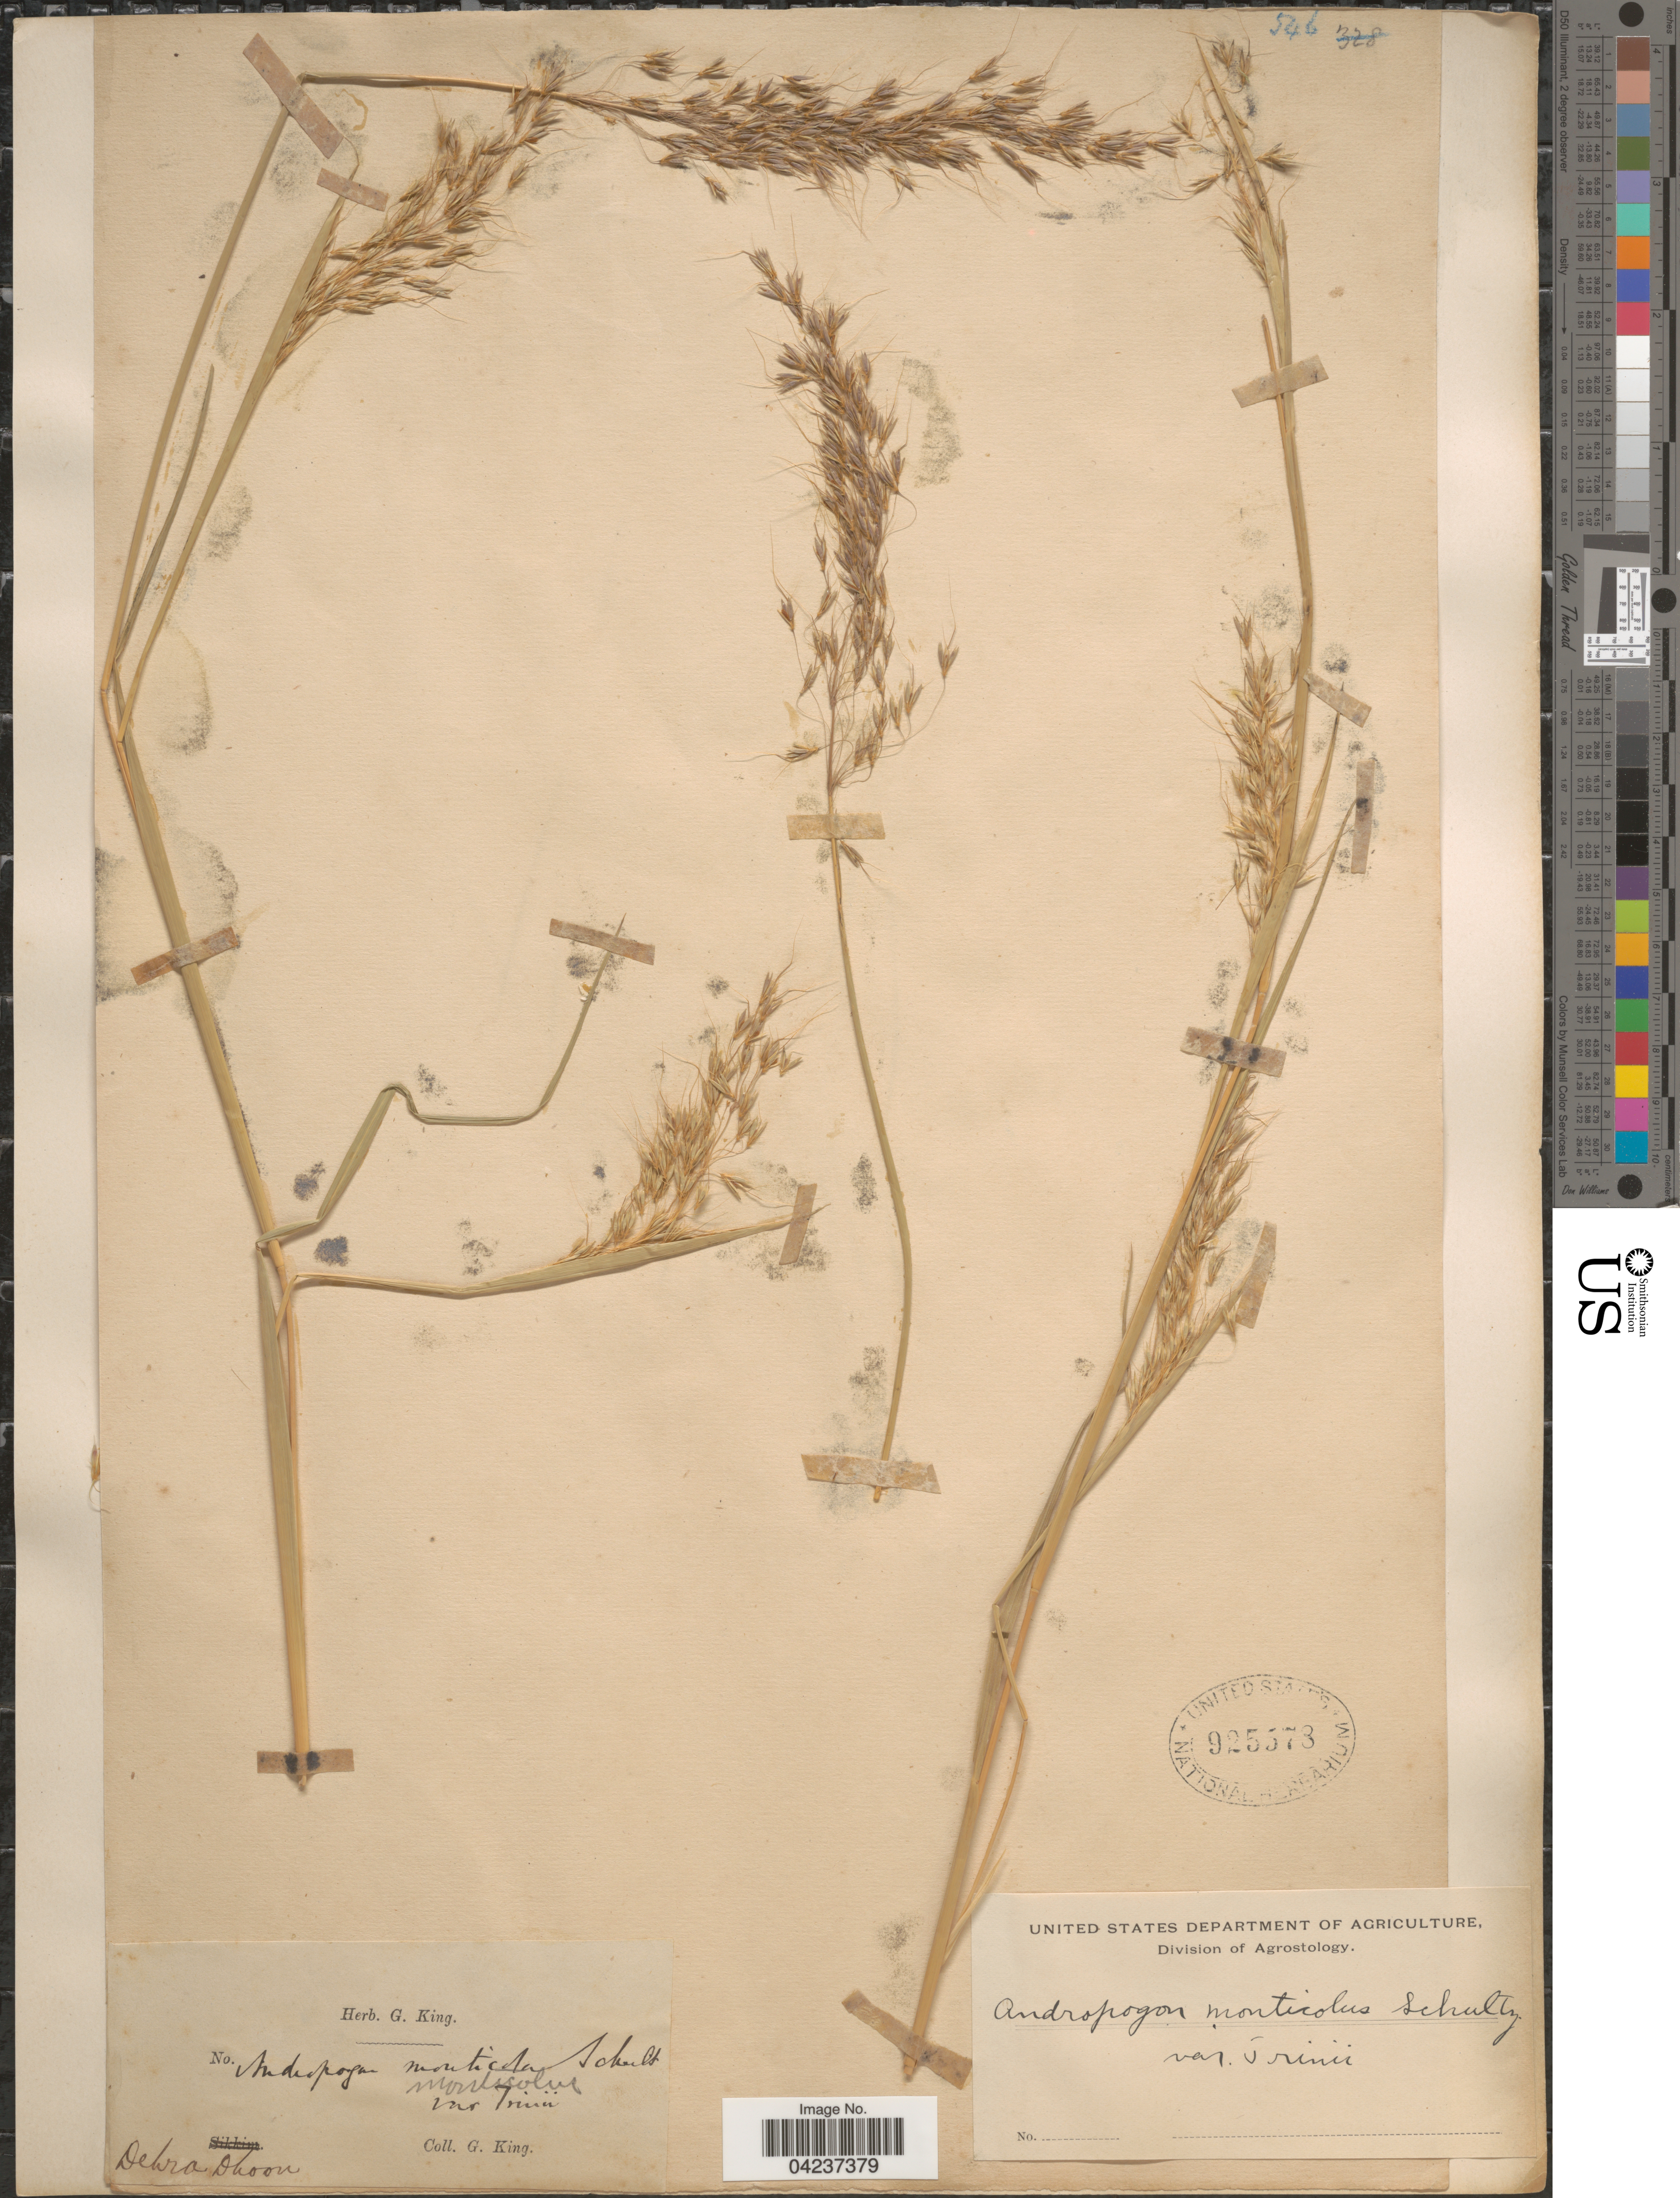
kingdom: Plantae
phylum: Tracheophyta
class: Liliopsida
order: Poales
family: Poaceae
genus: Chrysopogon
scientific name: Chrysopogon nodulibarbis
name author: (Hochst. ex Steud.) Henr.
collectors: G. King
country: India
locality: Dehra Dhoon.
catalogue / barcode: US 925573